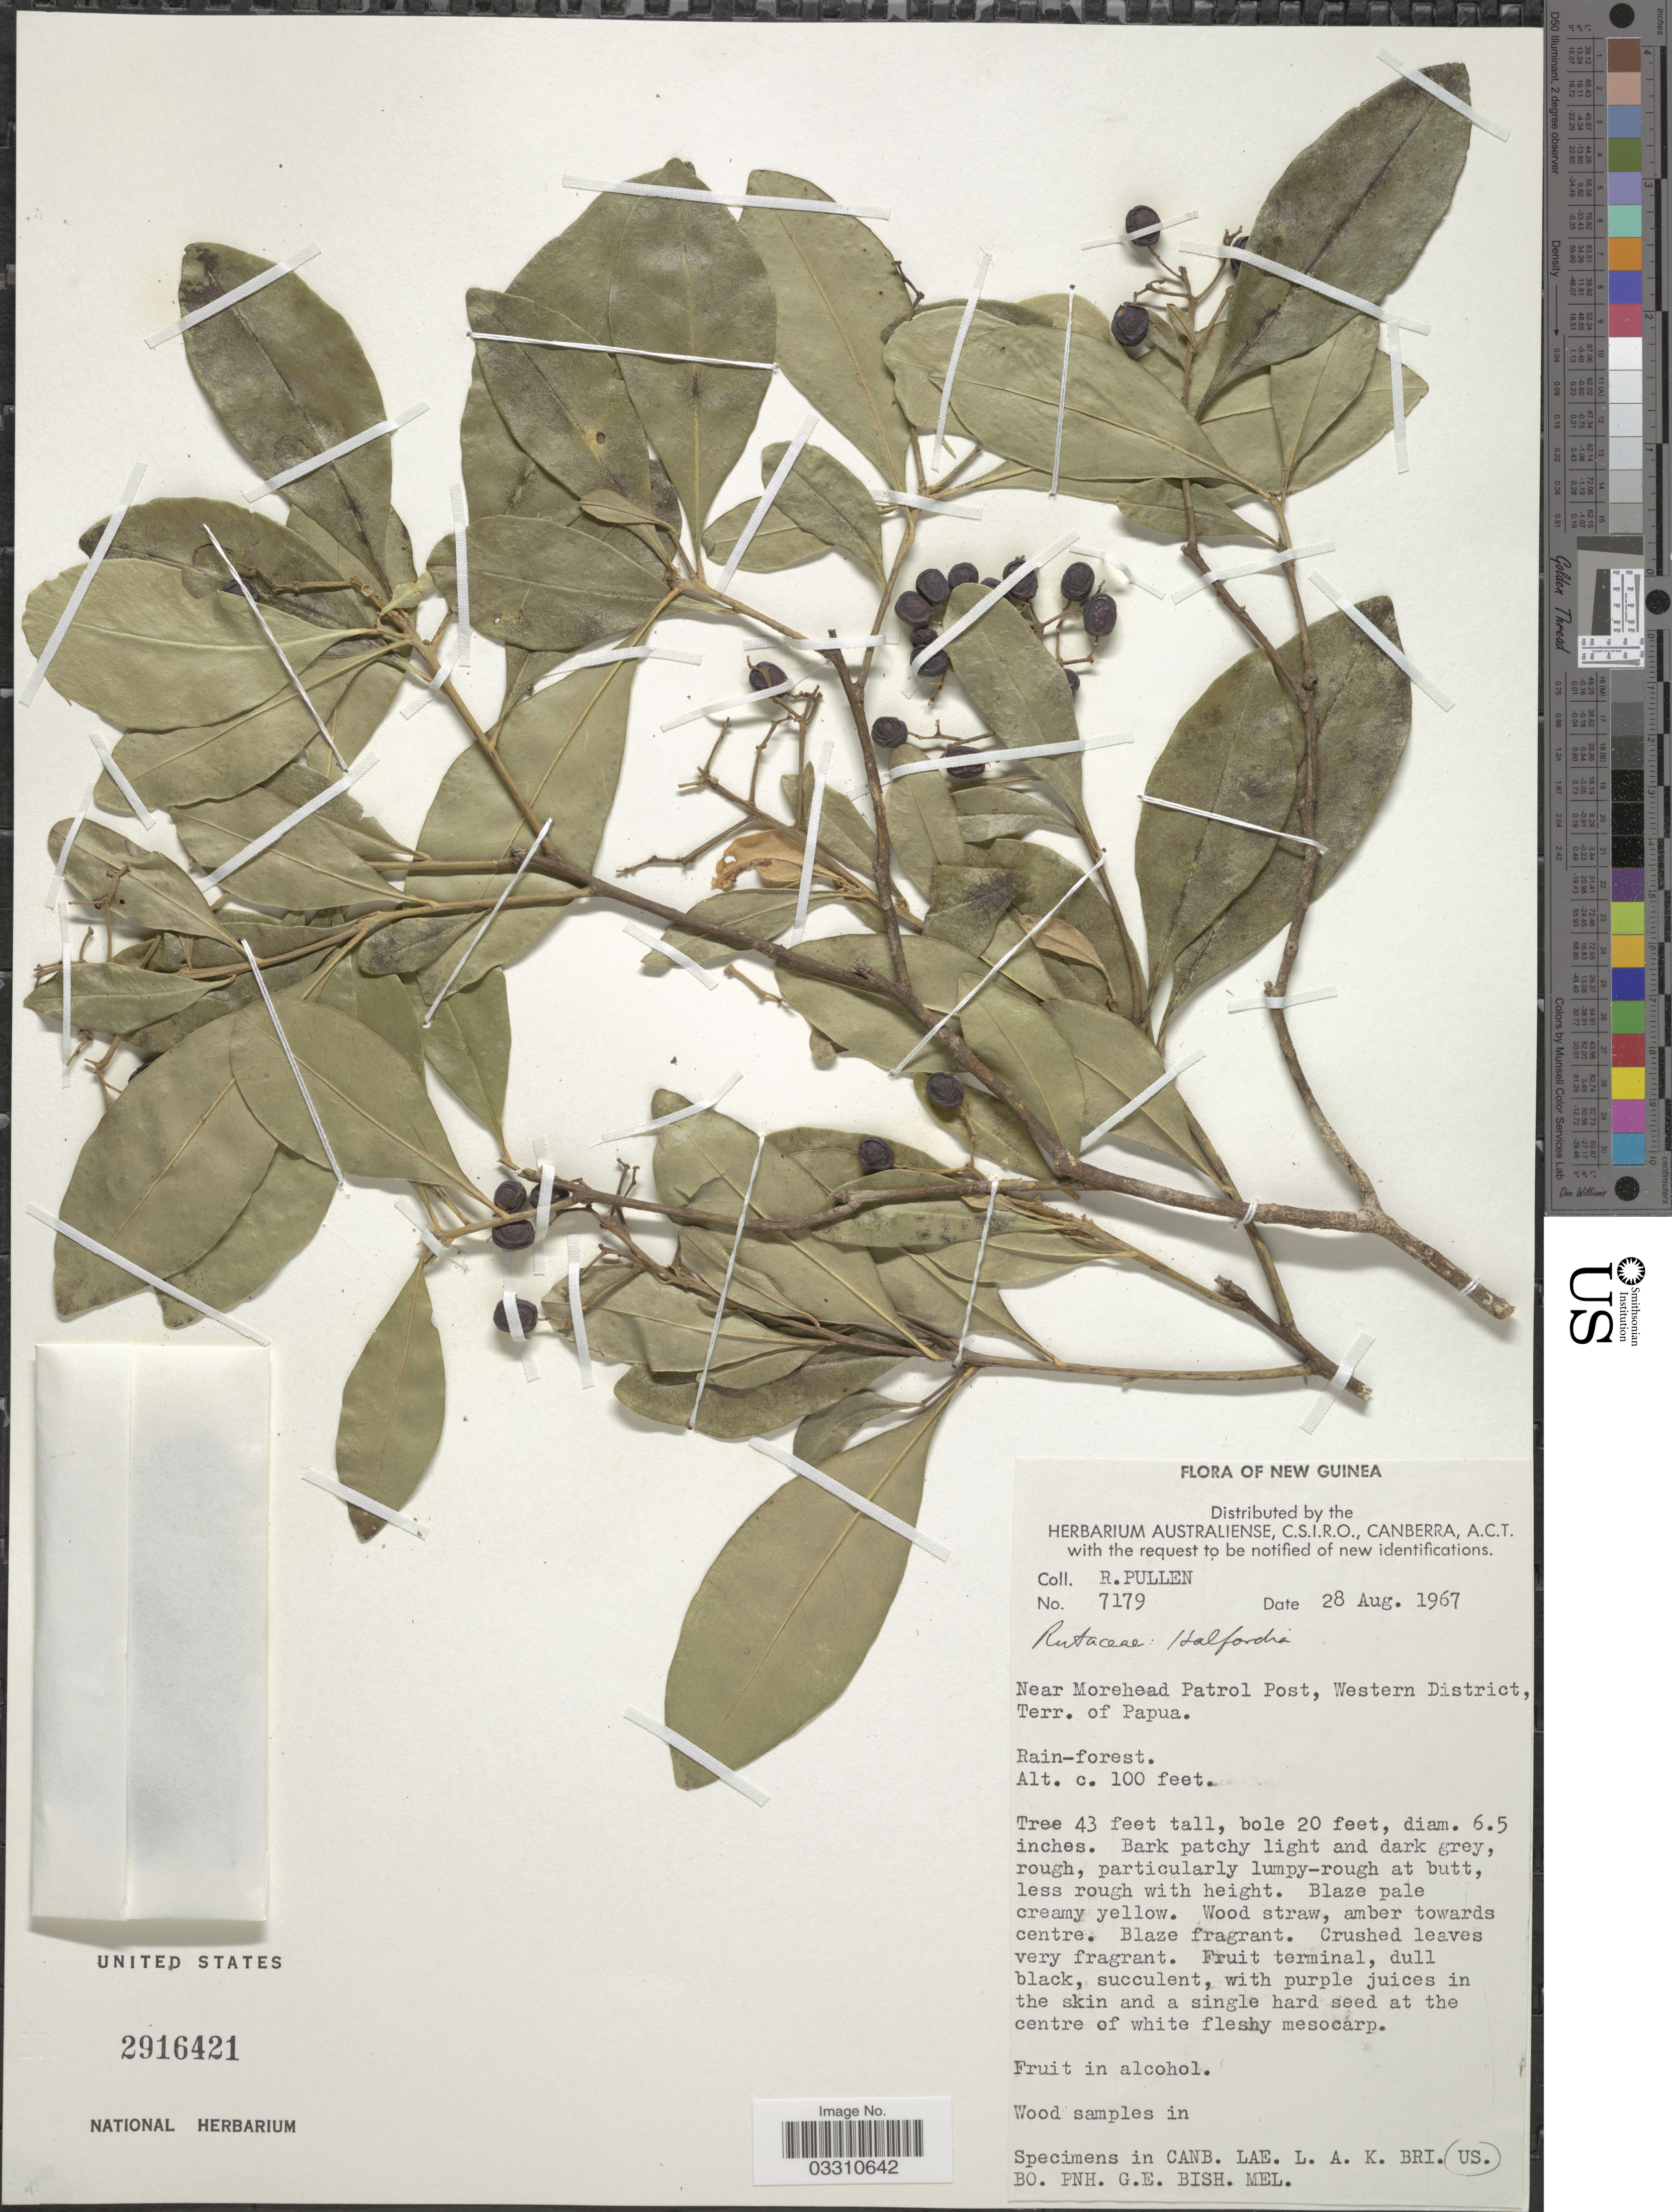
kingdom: Plantae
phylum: Tracheophyta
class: Magnoliopsida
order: Sapindales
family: Rutaceae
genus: Halfordia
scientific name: Halfordia sp.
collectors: R. Pullen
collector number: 7179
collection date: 1967-08-28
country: Papua New Guinea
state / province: Manus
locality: New Guinea. Near Morehead Patrol Post, Western District, Terr. of Papua.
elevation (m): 30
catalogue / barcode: US 2916421